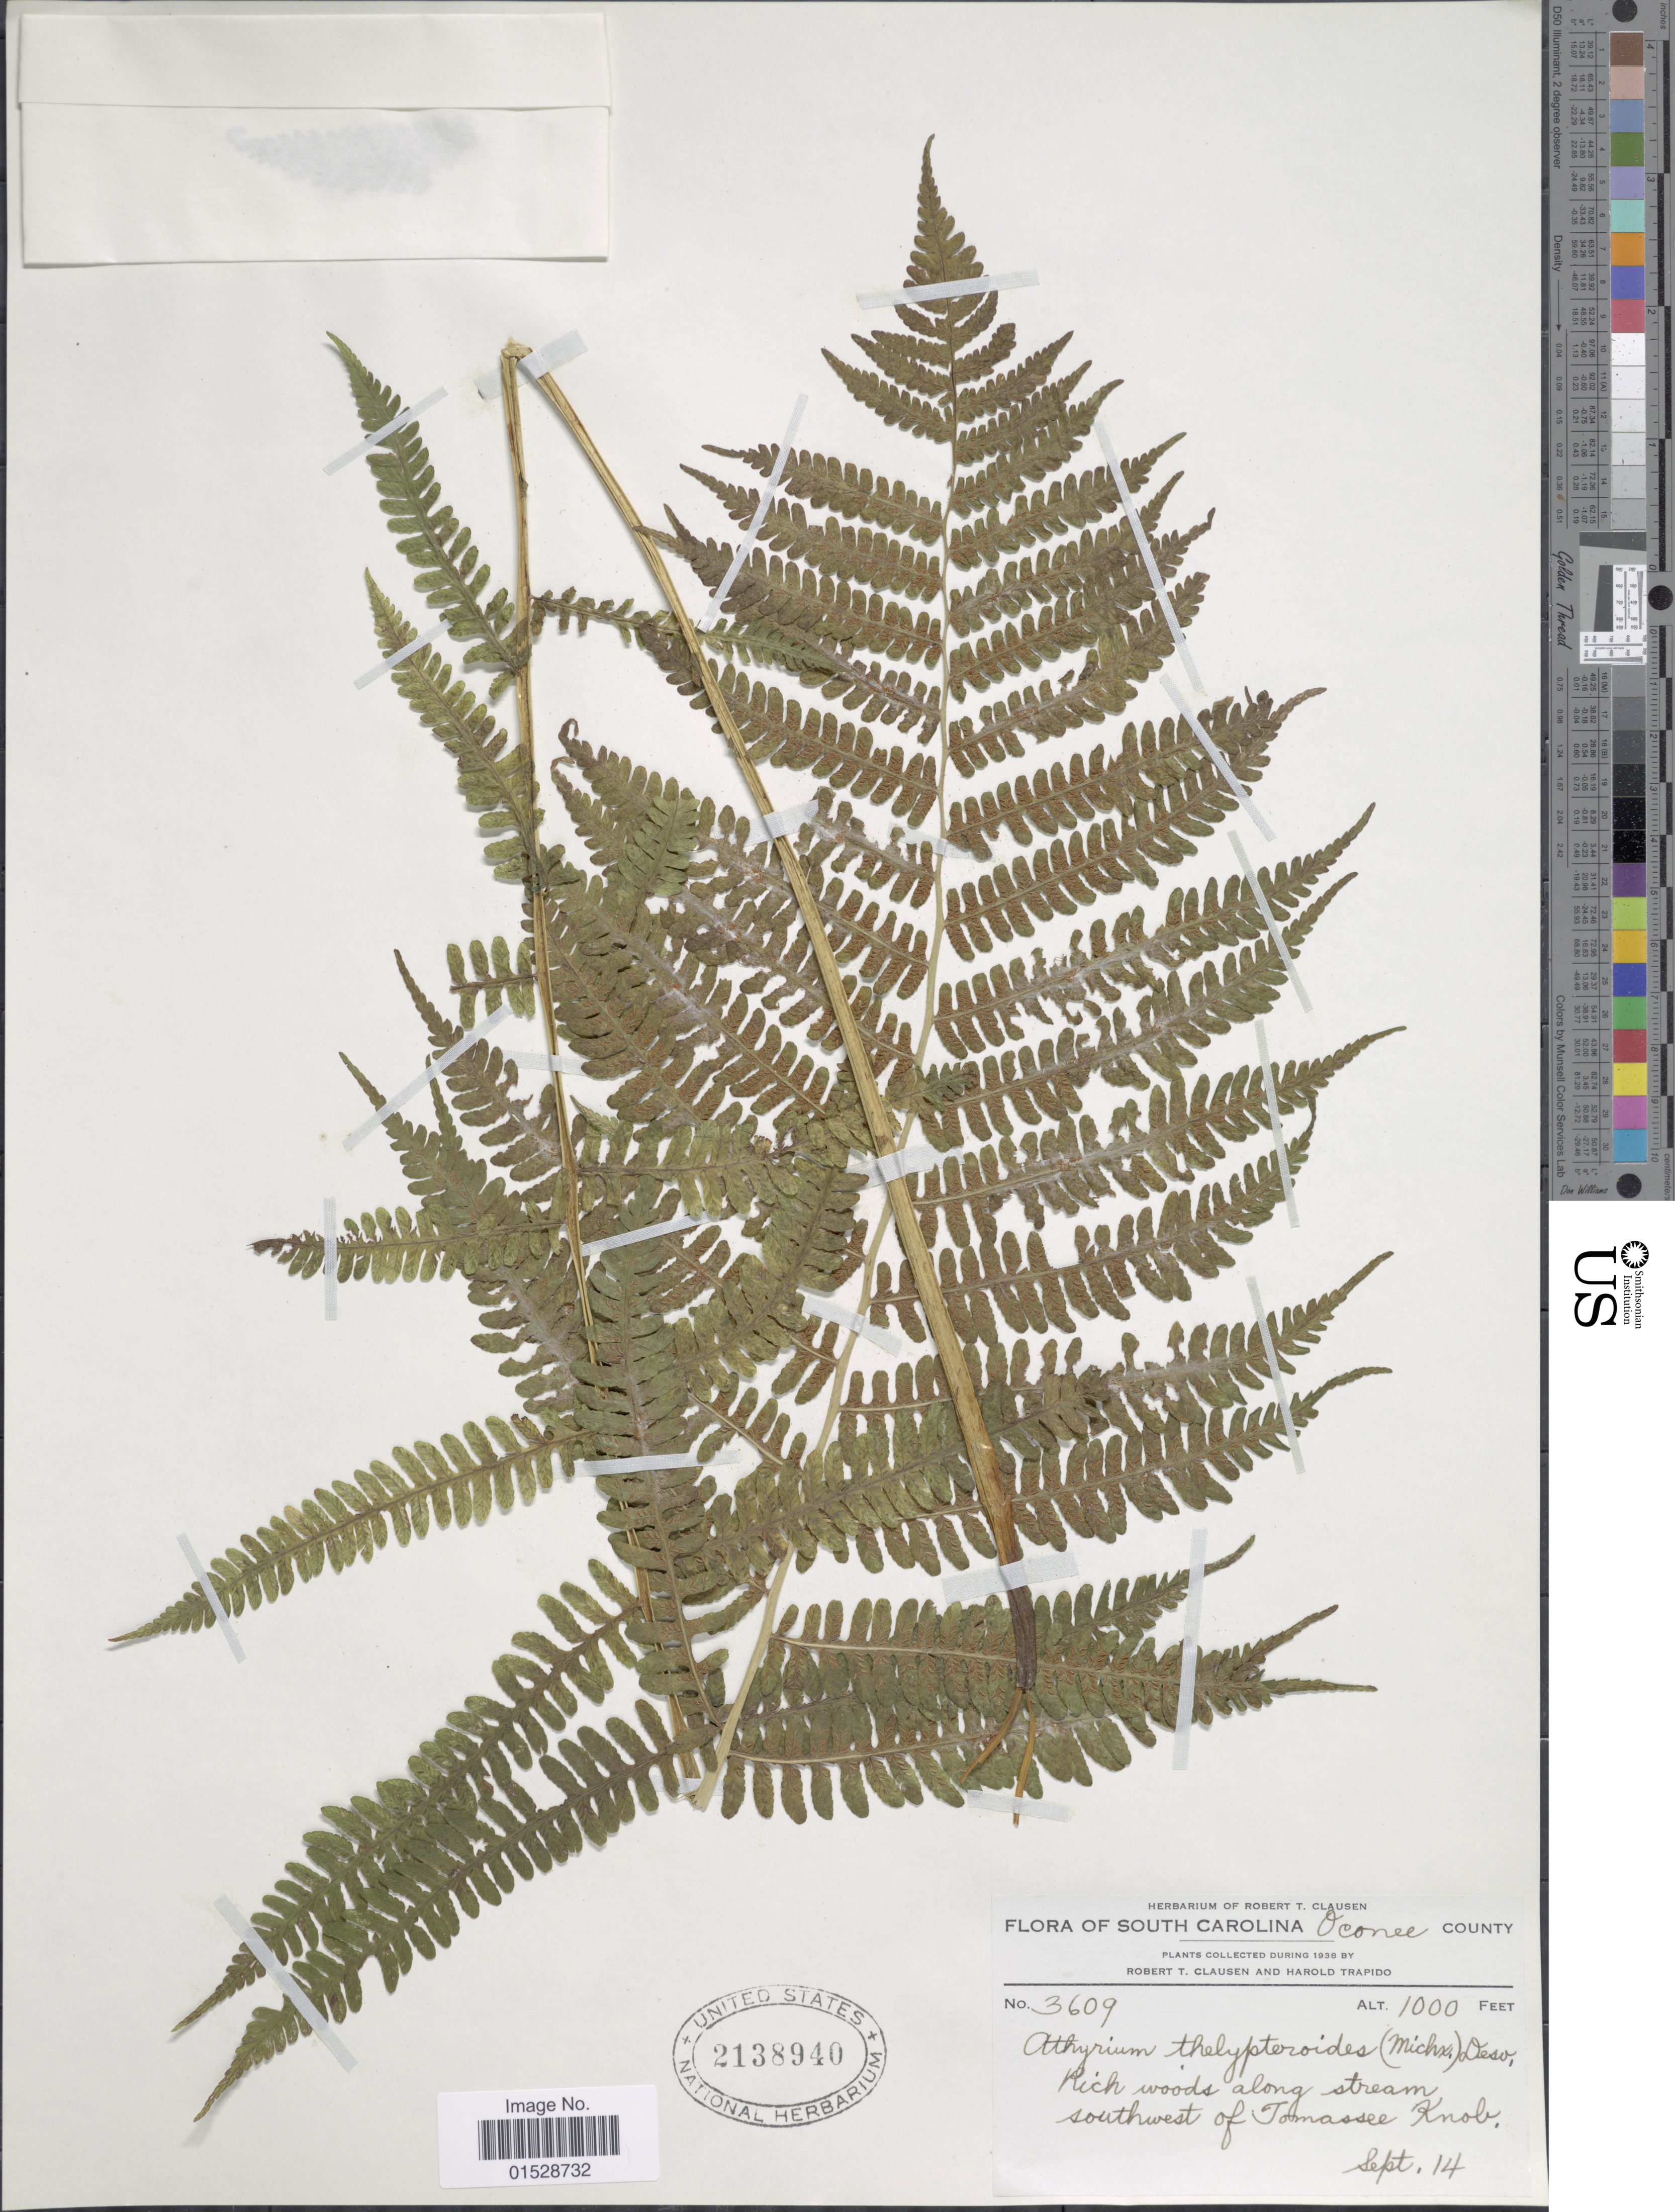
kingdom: Plantae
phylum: Tracheophyta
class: Polypodiopsida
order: Polypodiales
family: Athyriaceae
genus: Deparia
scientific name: Deparia acrostichoides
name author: (Sw.) M. Kato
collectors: R. T. Clausen & H. Trapido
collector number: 3609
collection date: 1938-09-14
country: United States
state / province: South Carolina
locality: Oconee County, southwest of Tomassee Knob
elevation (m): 305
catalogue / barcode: US 2138940